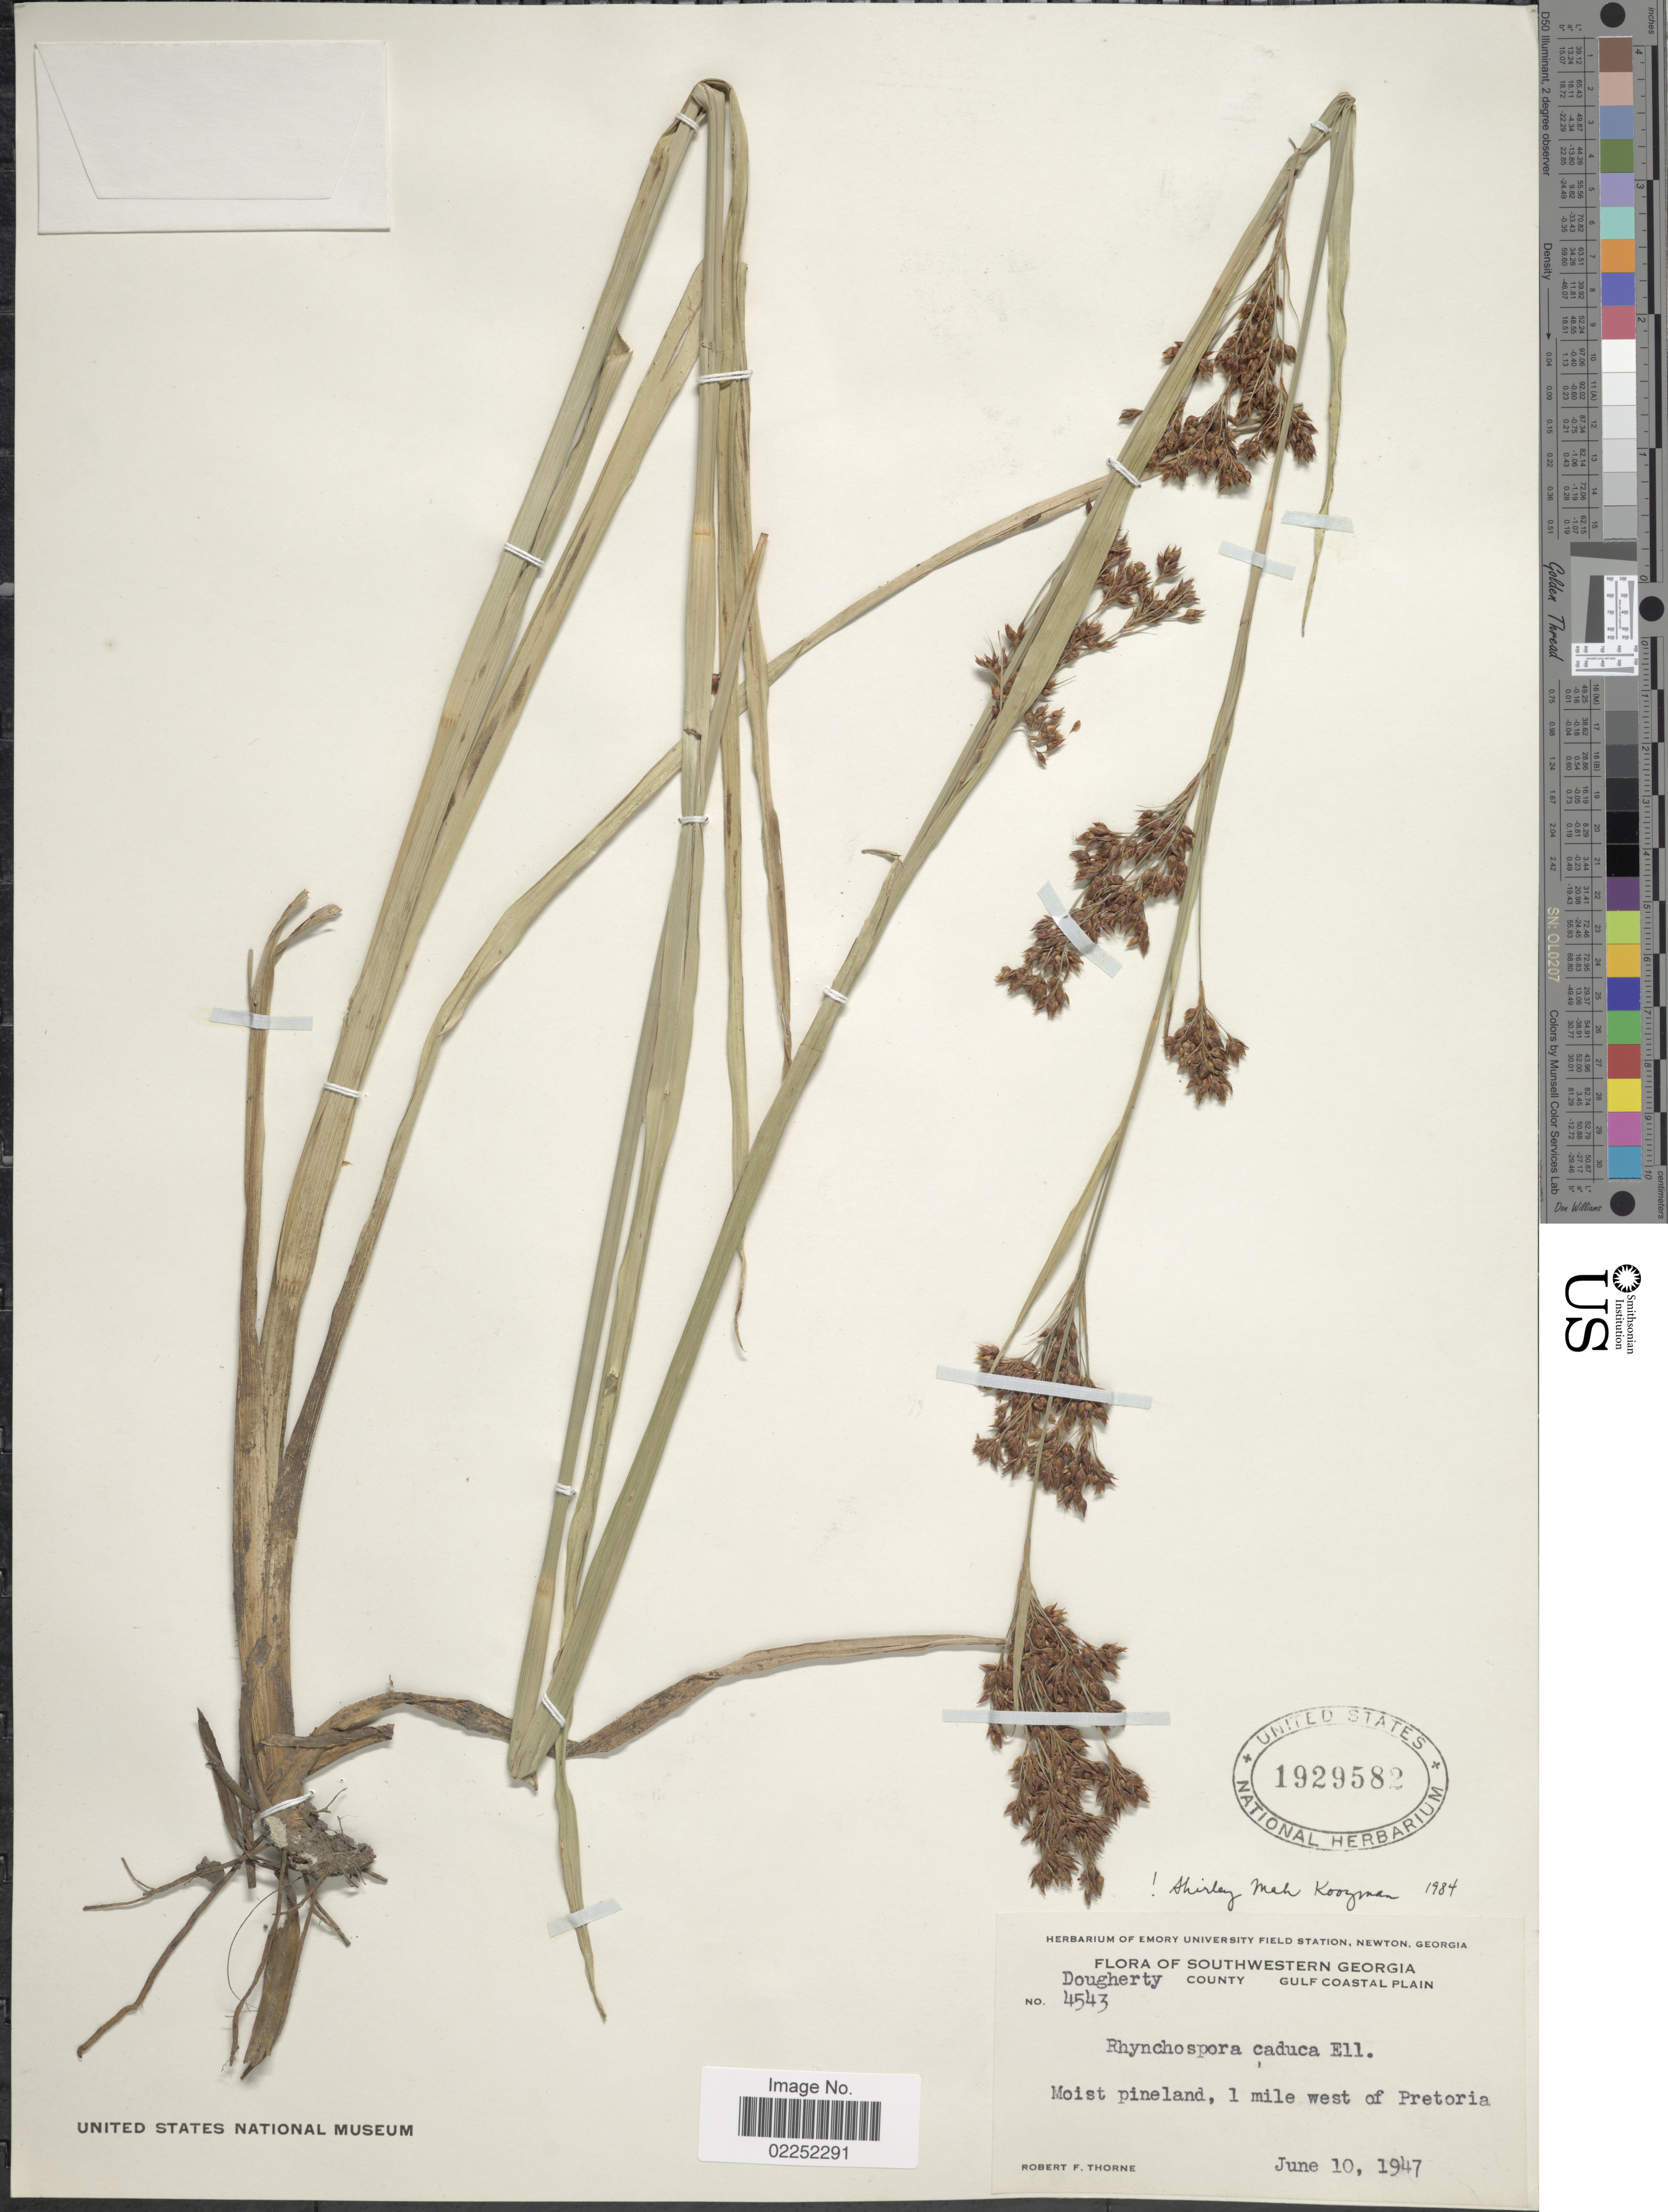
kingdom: Plantae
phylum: Tracheophyta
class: Liliopsida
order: Poales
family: Cyperaceae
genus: Rhynchospora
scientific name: Rhynchospora caduca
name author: Elliott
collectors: R. F. Thorne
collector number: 4543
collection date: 1947-06-10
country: United States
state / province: Georgia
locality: Southwestern Georgia, Dougherty County, Gulf Coastal Plain, Moist pineland, 1 mile west of Pretoria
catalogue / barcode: US 1929582